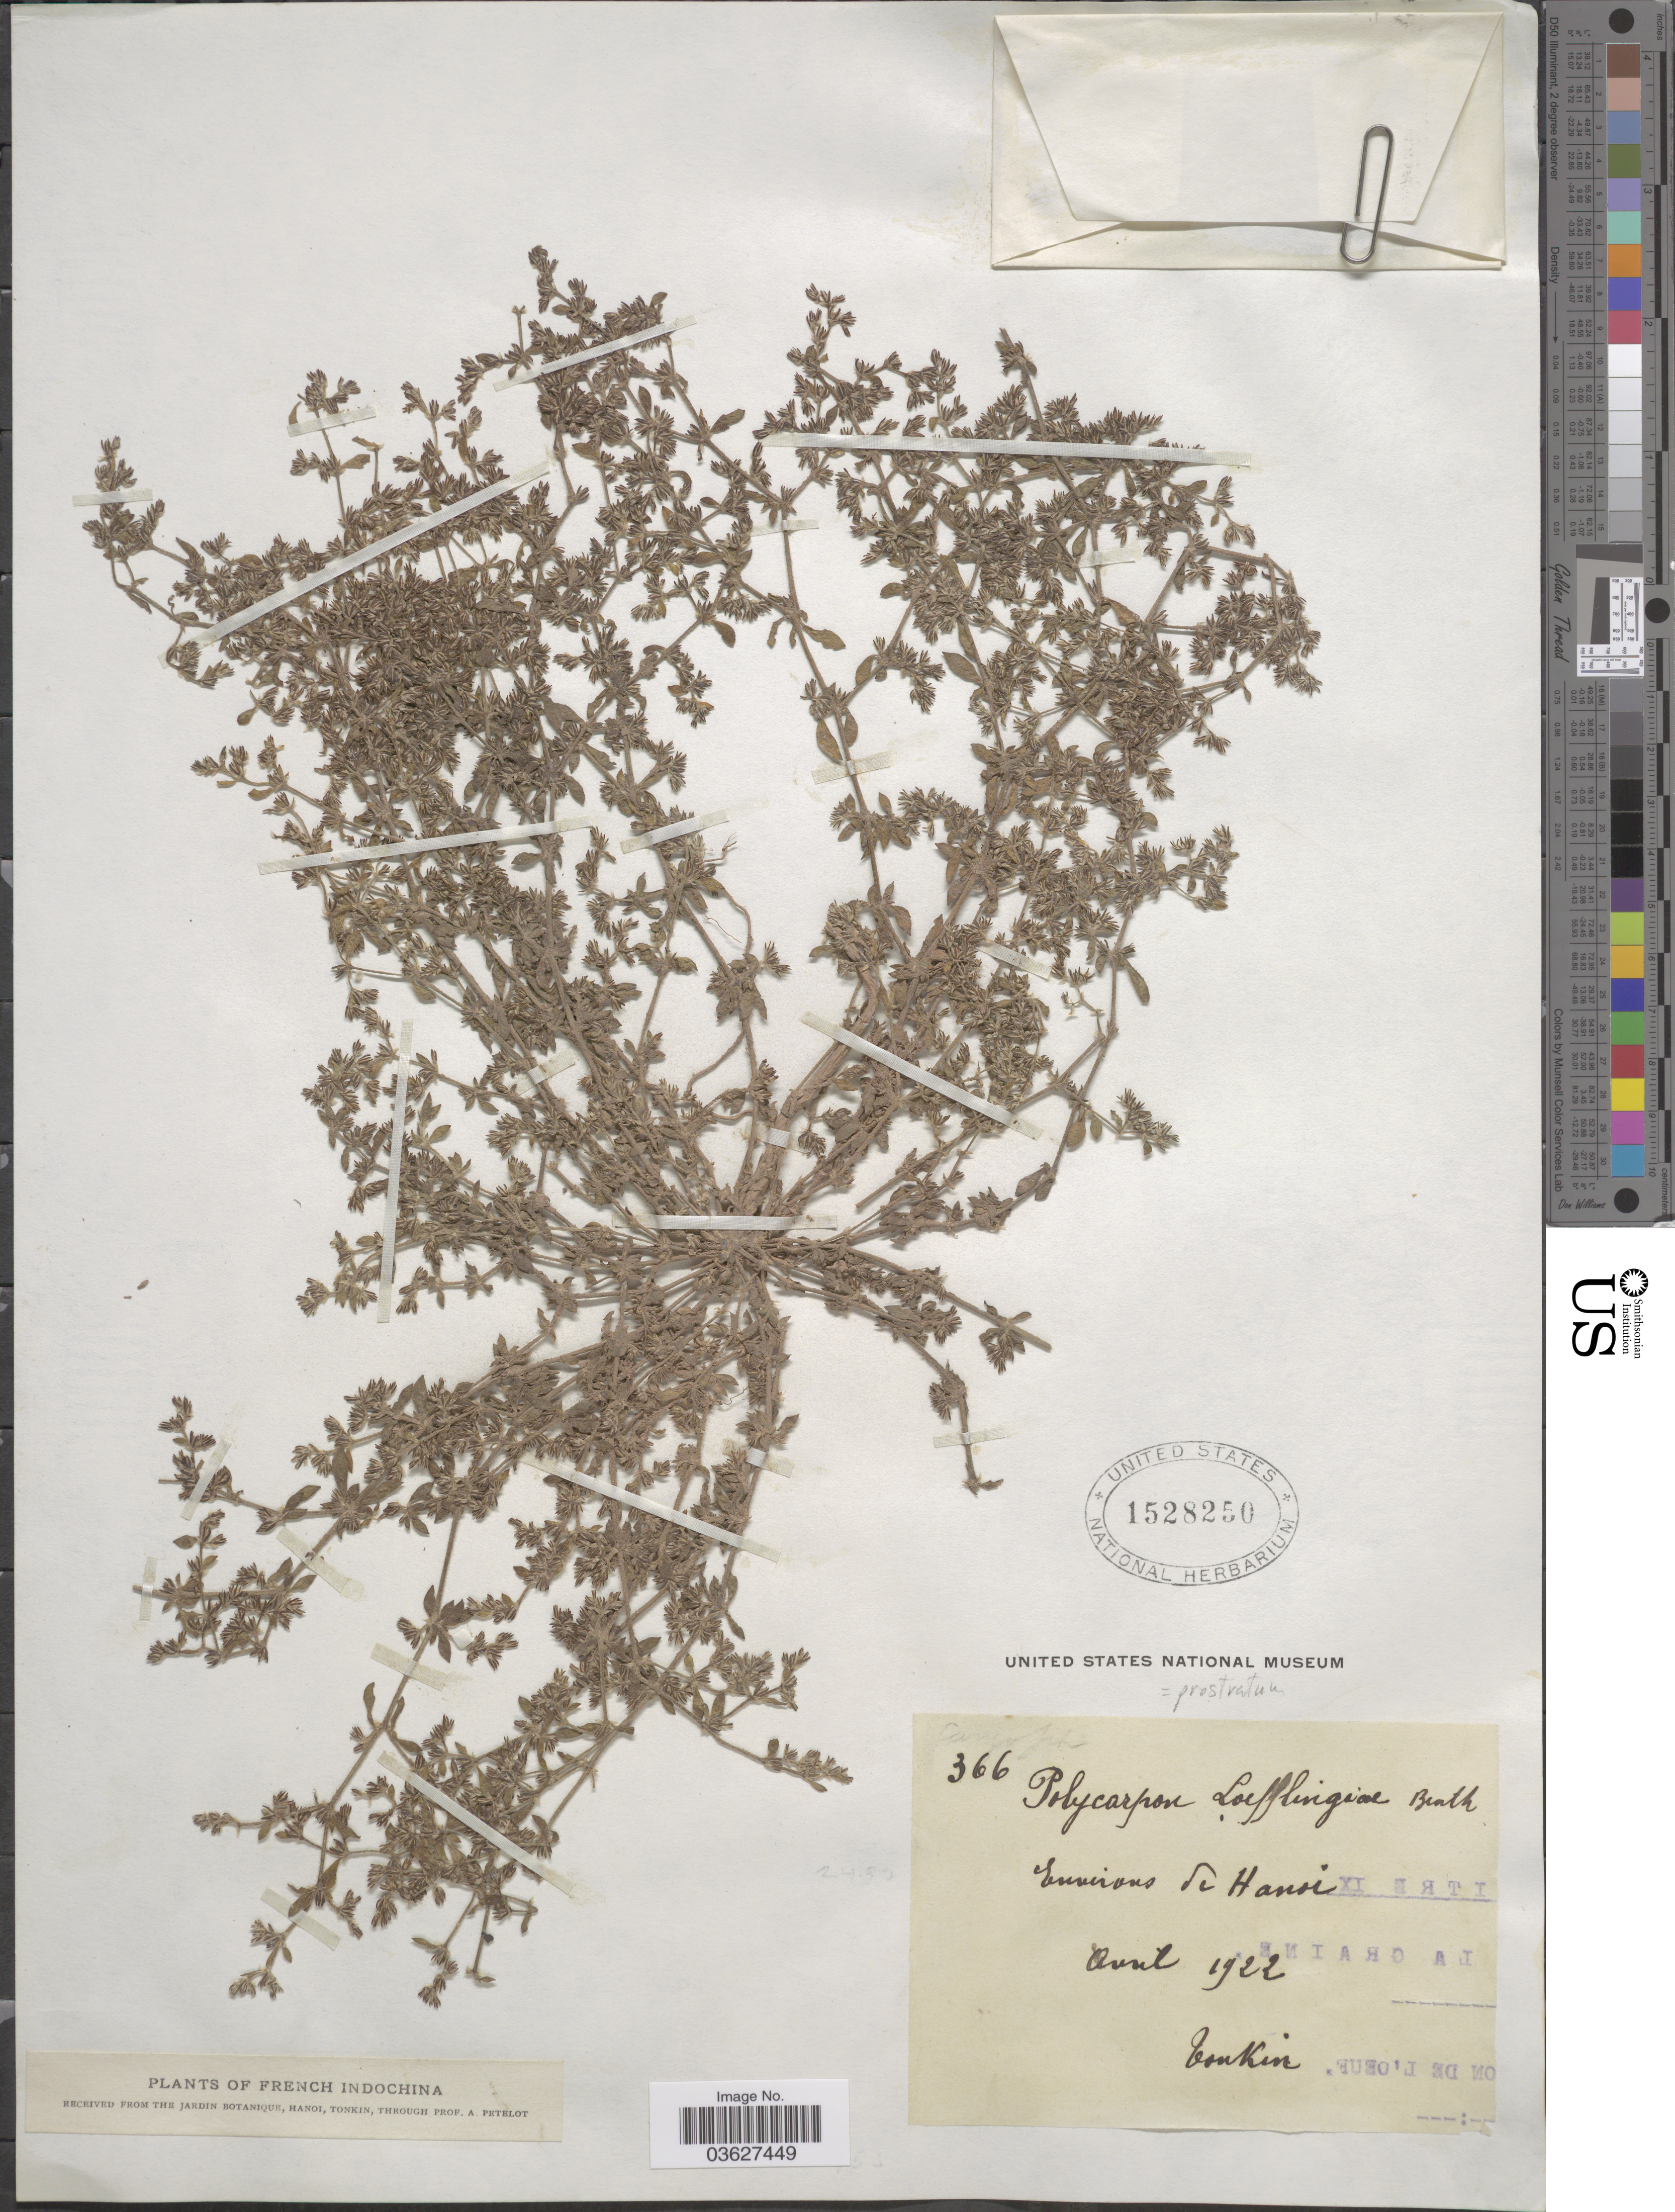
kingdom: Plantae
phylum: Tracheophyta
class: Magnoliopsida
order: Caryophyllales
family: Caryophyllaceae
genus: Polycarpon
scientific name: Polycarpon prostratum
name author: (Forssk.) Asch. & Schweinf.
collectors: Pételot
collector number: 366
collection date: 1922-04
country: Vietnam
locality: French Indochina. Environs de Hansi.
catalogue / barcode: US 1528250